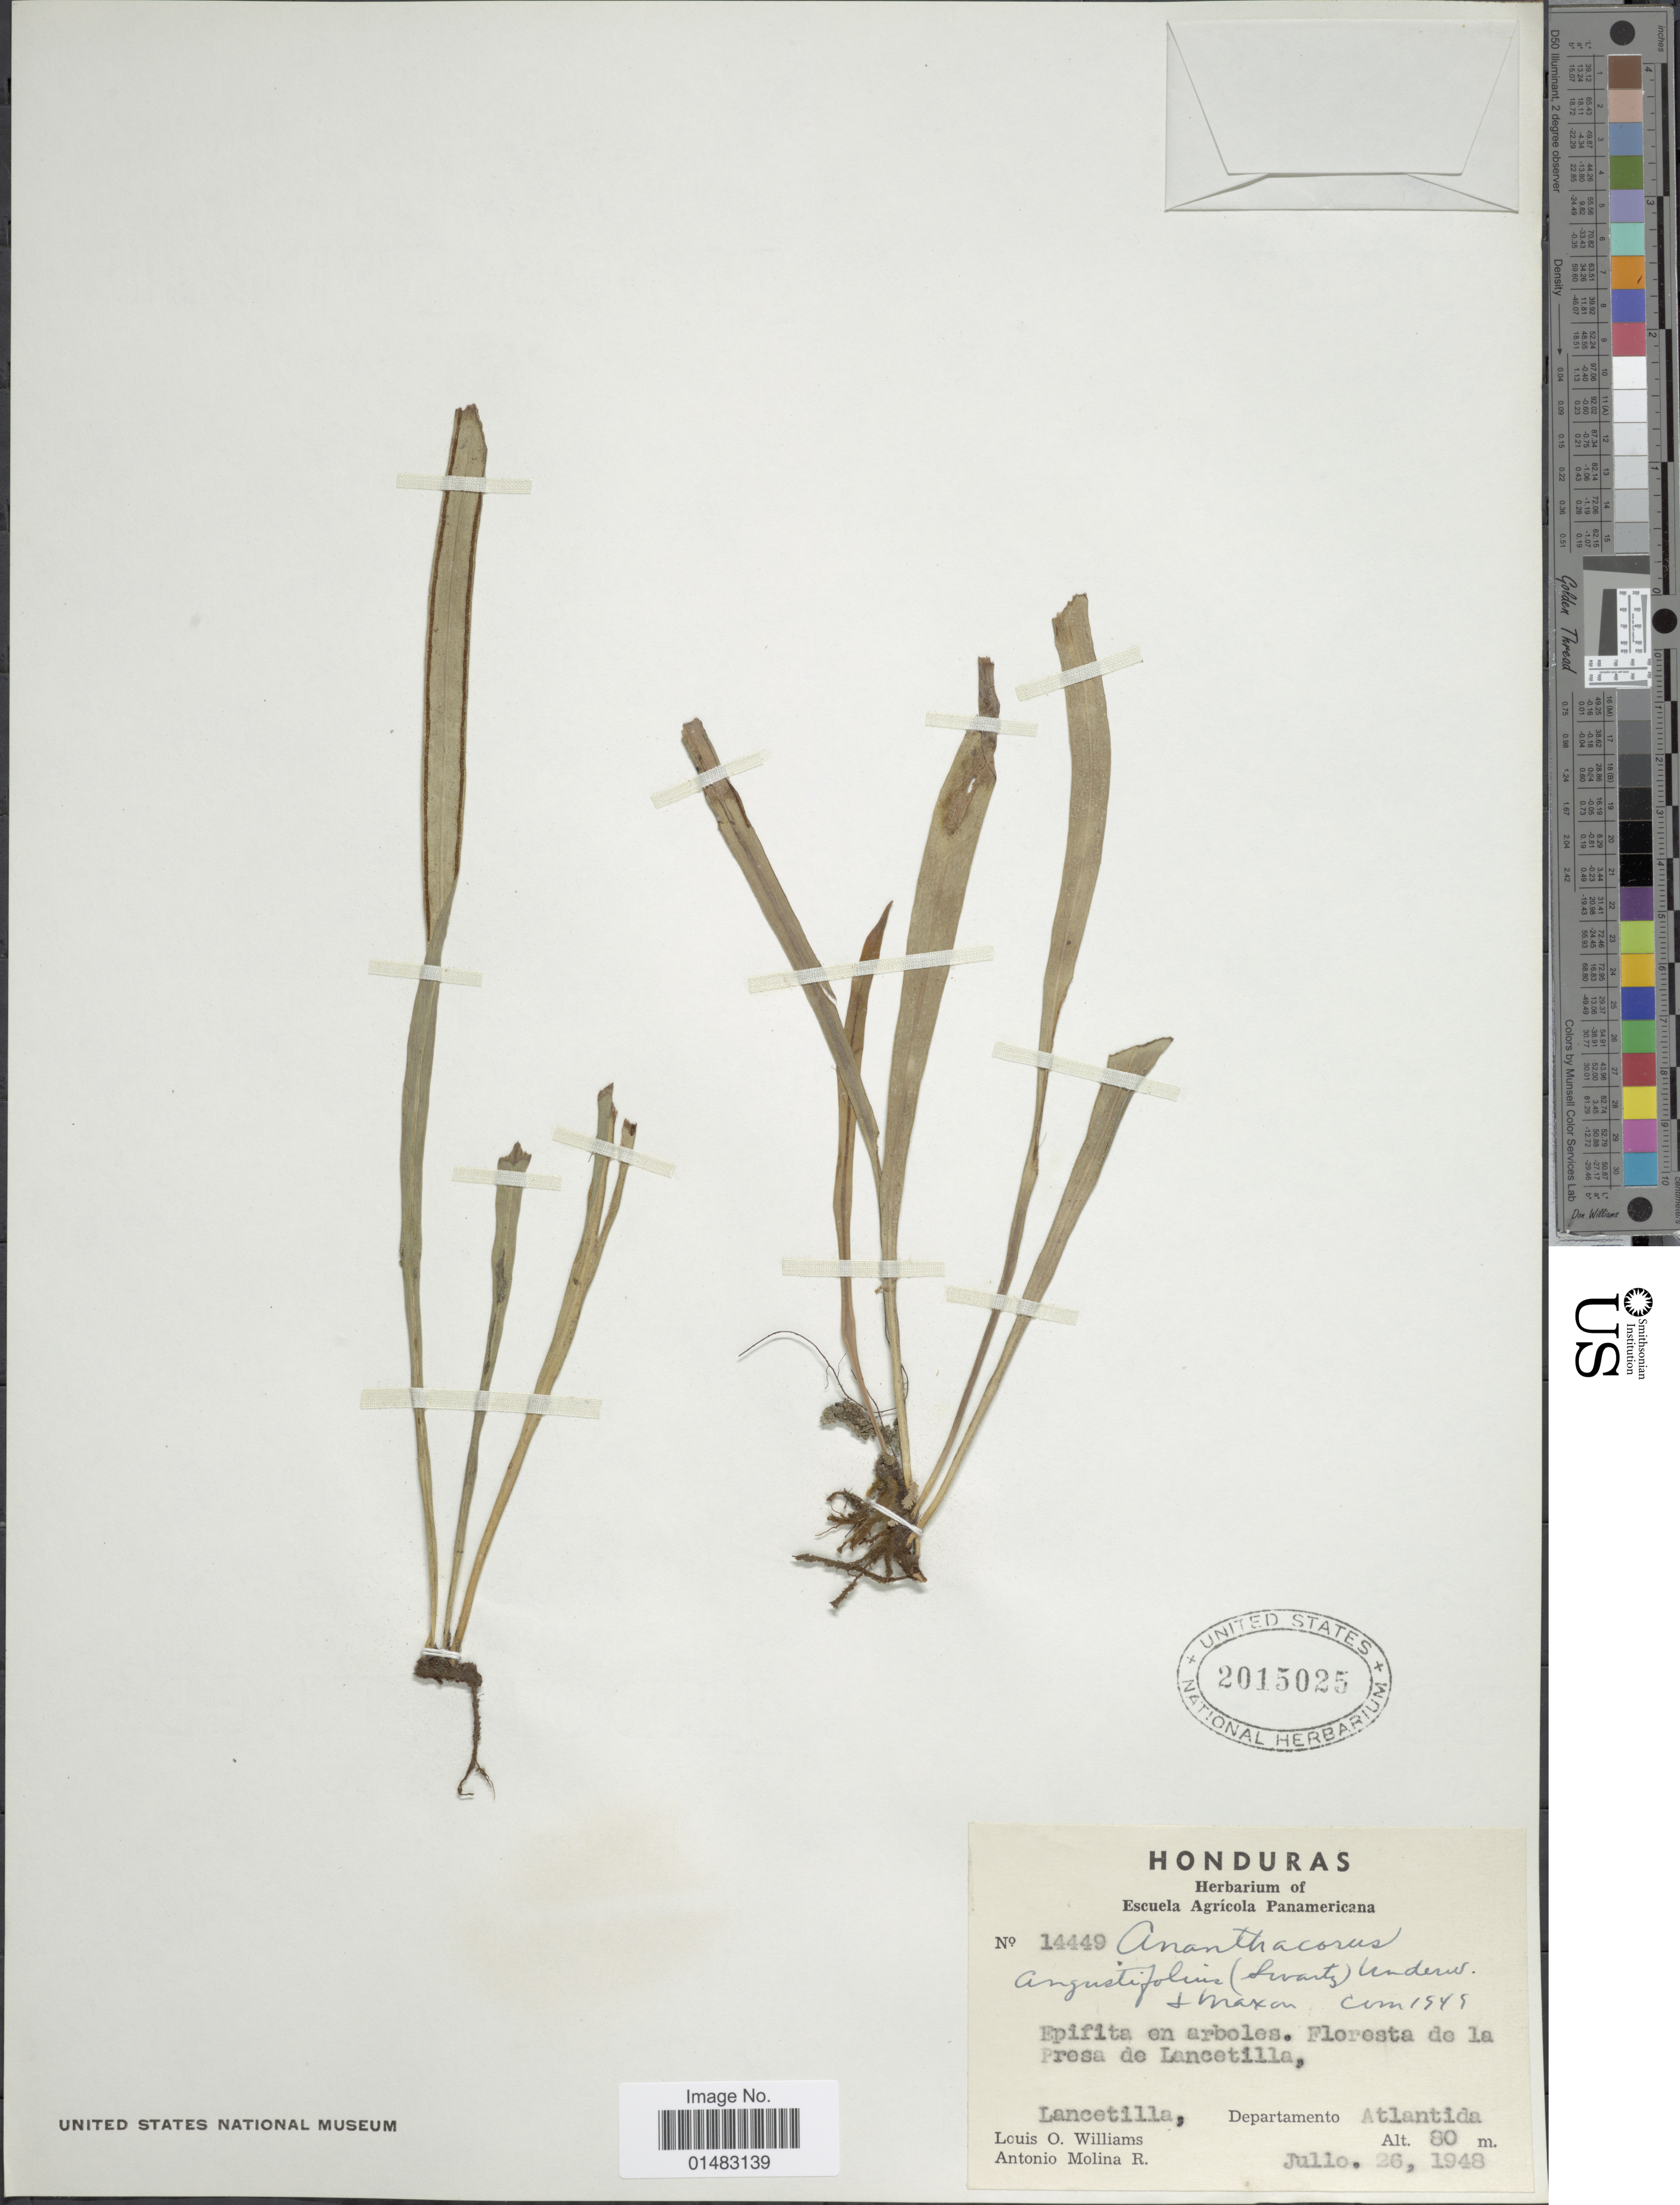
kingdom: Plantae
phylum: Tracheophyta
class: Polypodiopsida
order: Polypodiales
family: Pteridaceae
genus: Ananthacorus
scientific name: Ananthacorus angustifolius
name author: (Sw.) Underw. & Maxon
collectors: L. O. Williams & A. Molina R.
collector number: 14449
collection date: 1948-07-26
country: Honduras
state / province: Atlántida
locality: Floresta de la fresa de Lancetilla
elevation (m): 80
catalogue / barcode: US 2015025